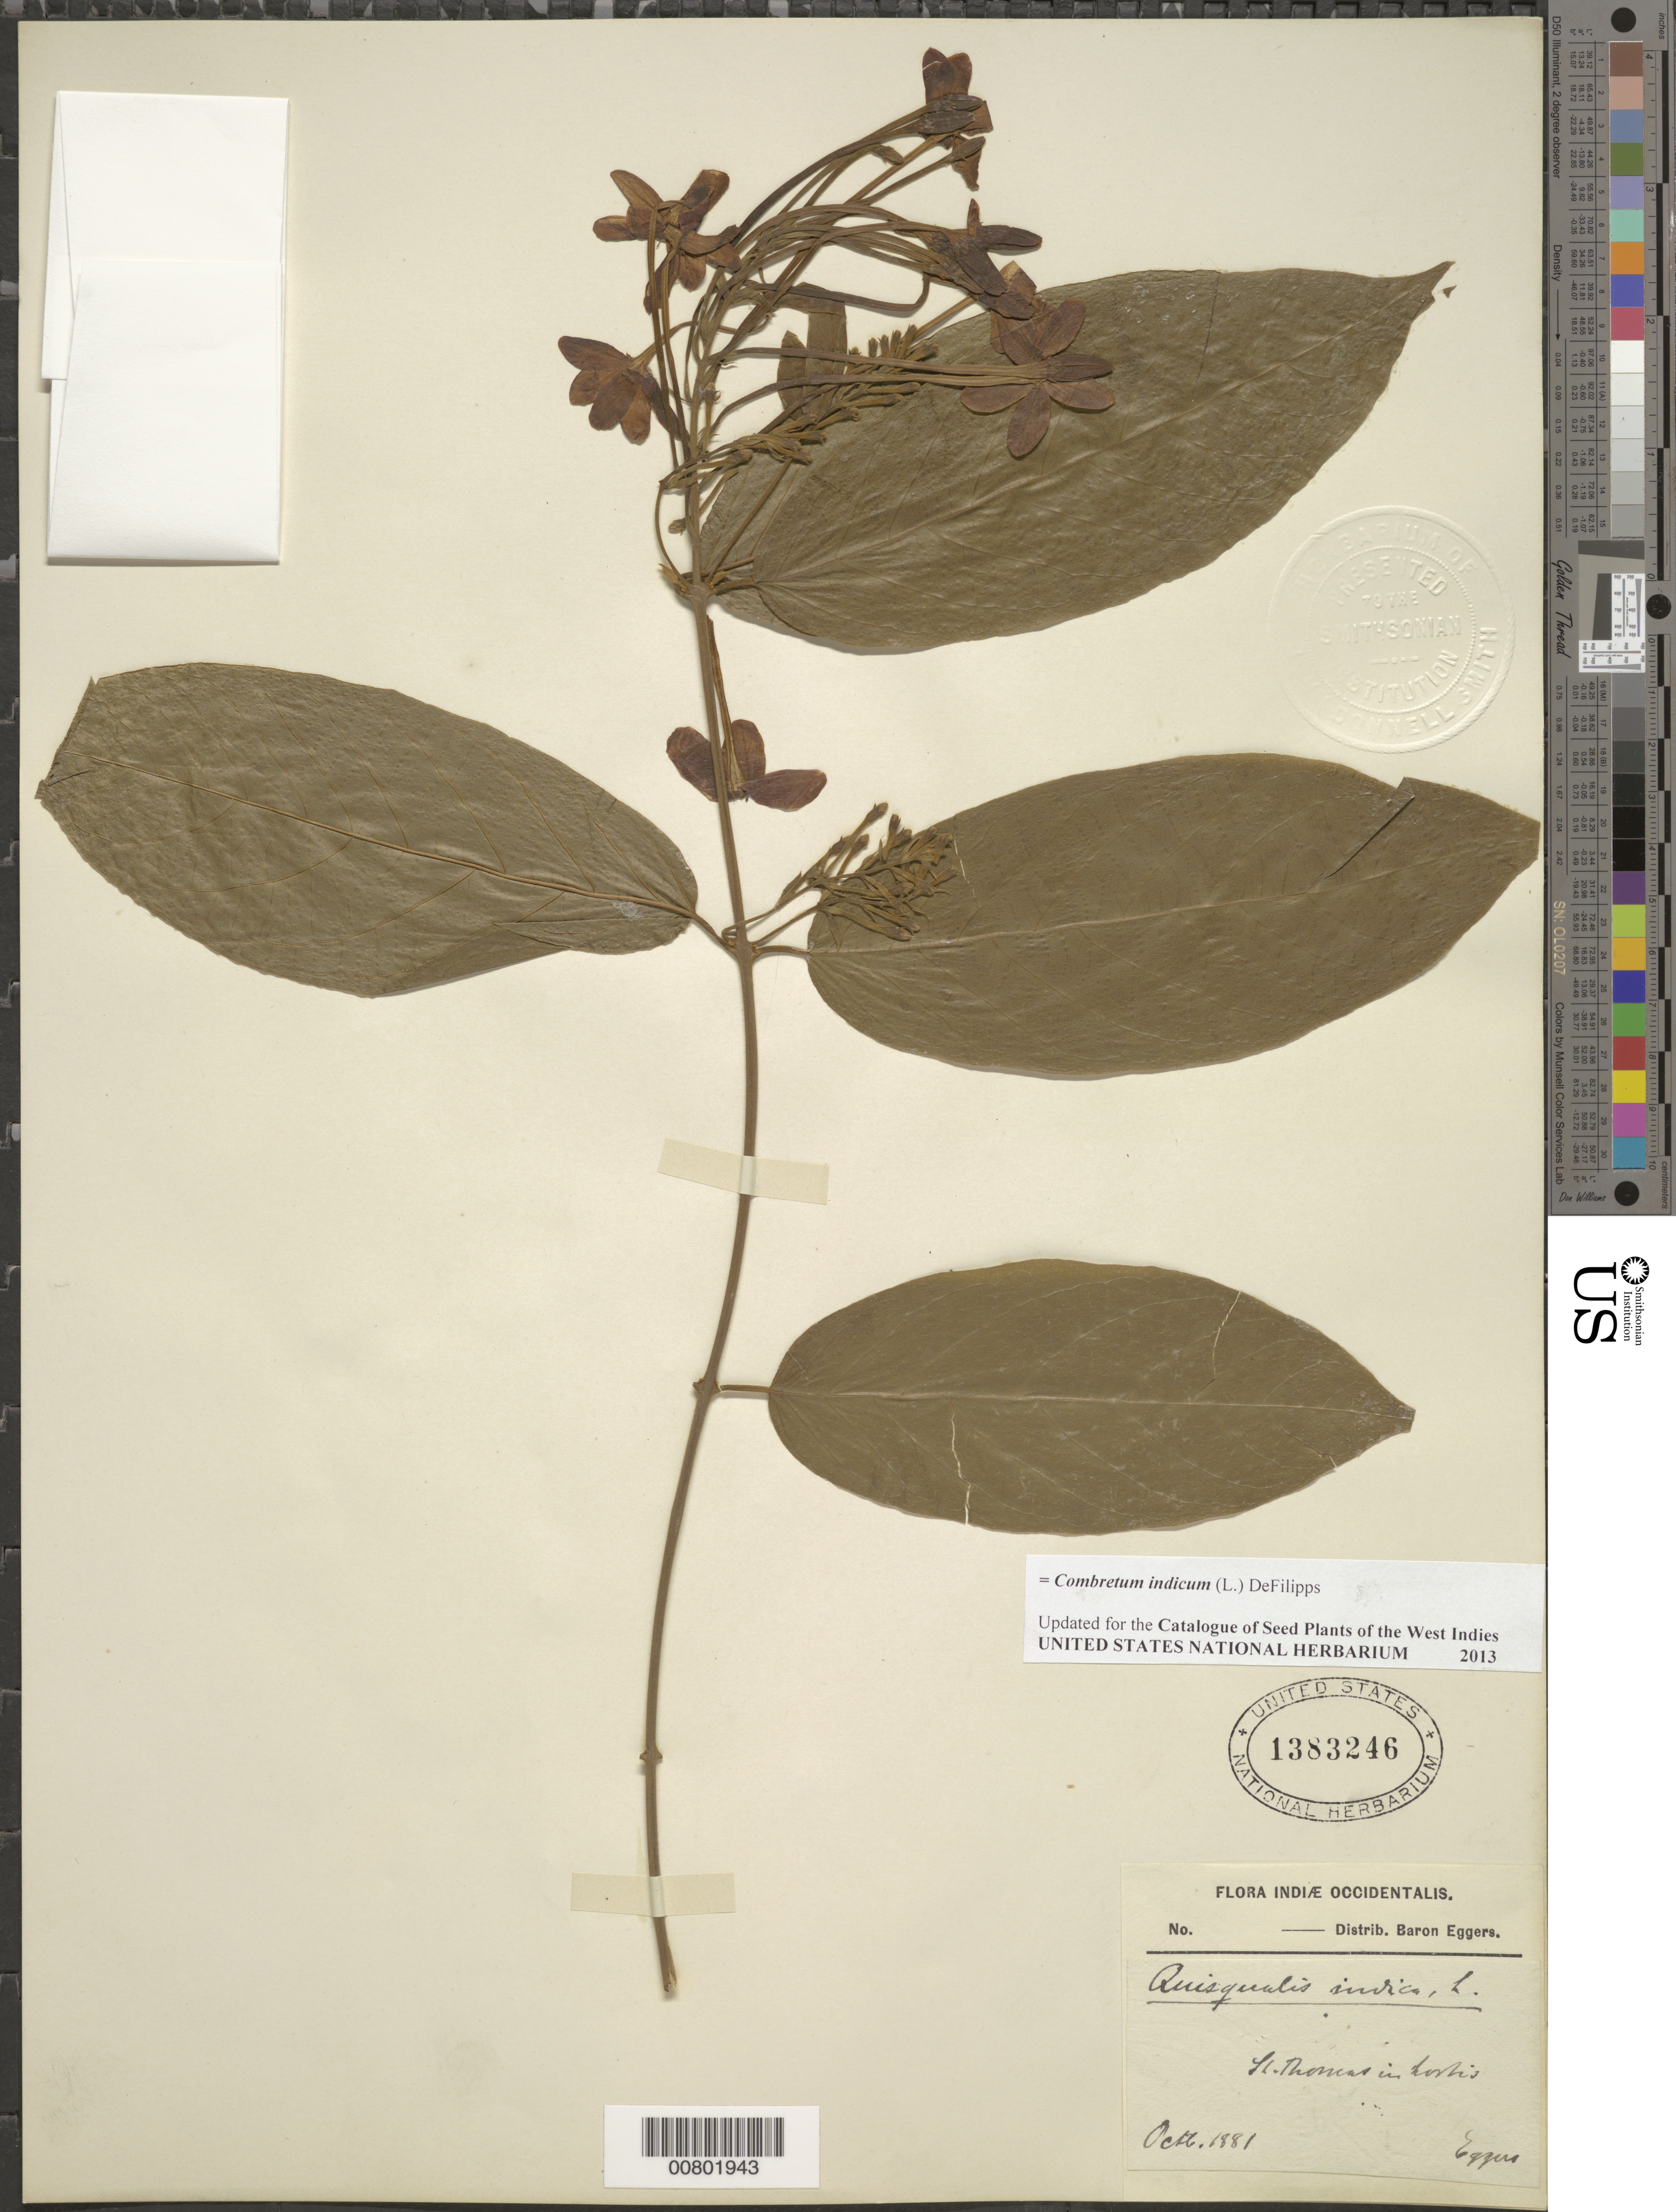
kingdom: Plantae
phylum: Tracheophyta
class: Magnoliopsida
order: Myrtales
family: Combretaceae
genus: Combretum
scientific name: Combretum indicum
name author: (L.) DeFilipps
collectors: H. F. A. von Eggers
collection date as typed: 06 Oct 1881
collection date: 1881-10-06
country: U.S. Virgin Islands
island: St. Thomas I.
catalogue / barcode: US 1383246